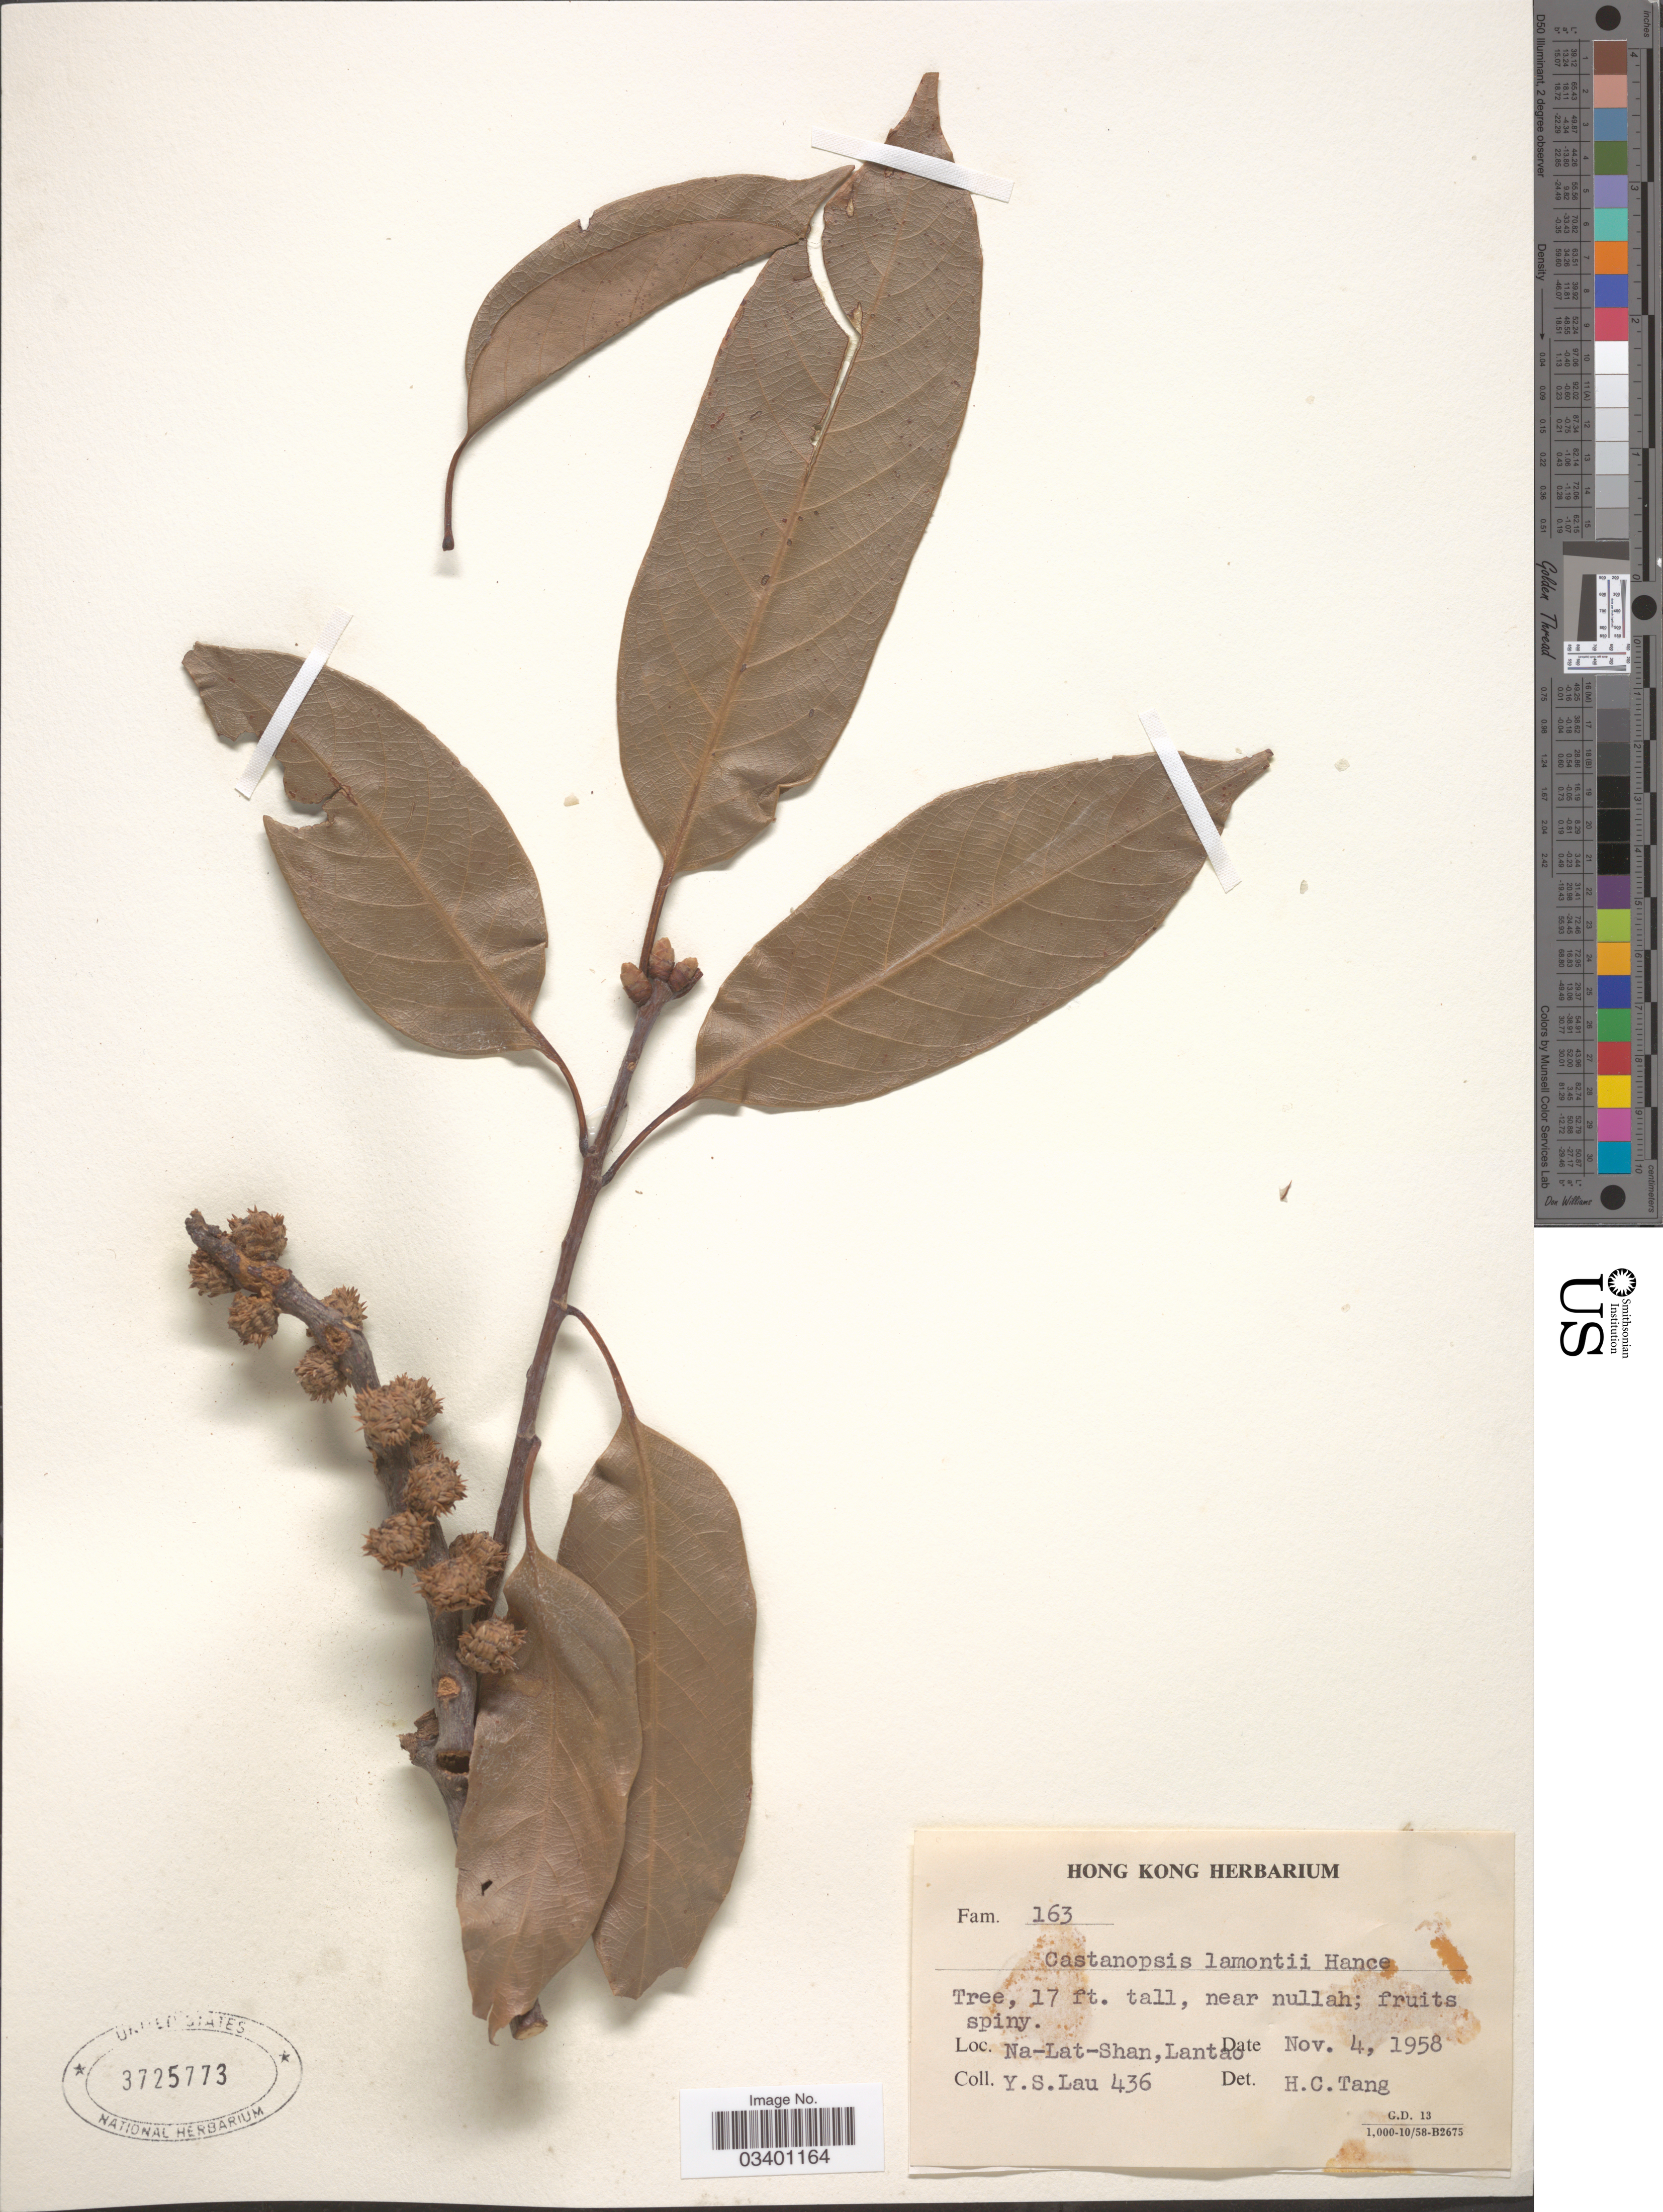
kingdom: Plantae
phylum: Tracheophyta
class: Magnoliopsida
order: Fagales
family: Fagaceae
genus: Castanopsis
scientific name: Castanopsis lamontii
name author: Hance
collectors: S. Y. Lau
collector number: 436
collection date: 1958-11-04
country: China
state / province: Hong Kong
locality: Na-Lat-Shan, Lantao.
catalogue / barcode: US 3725773